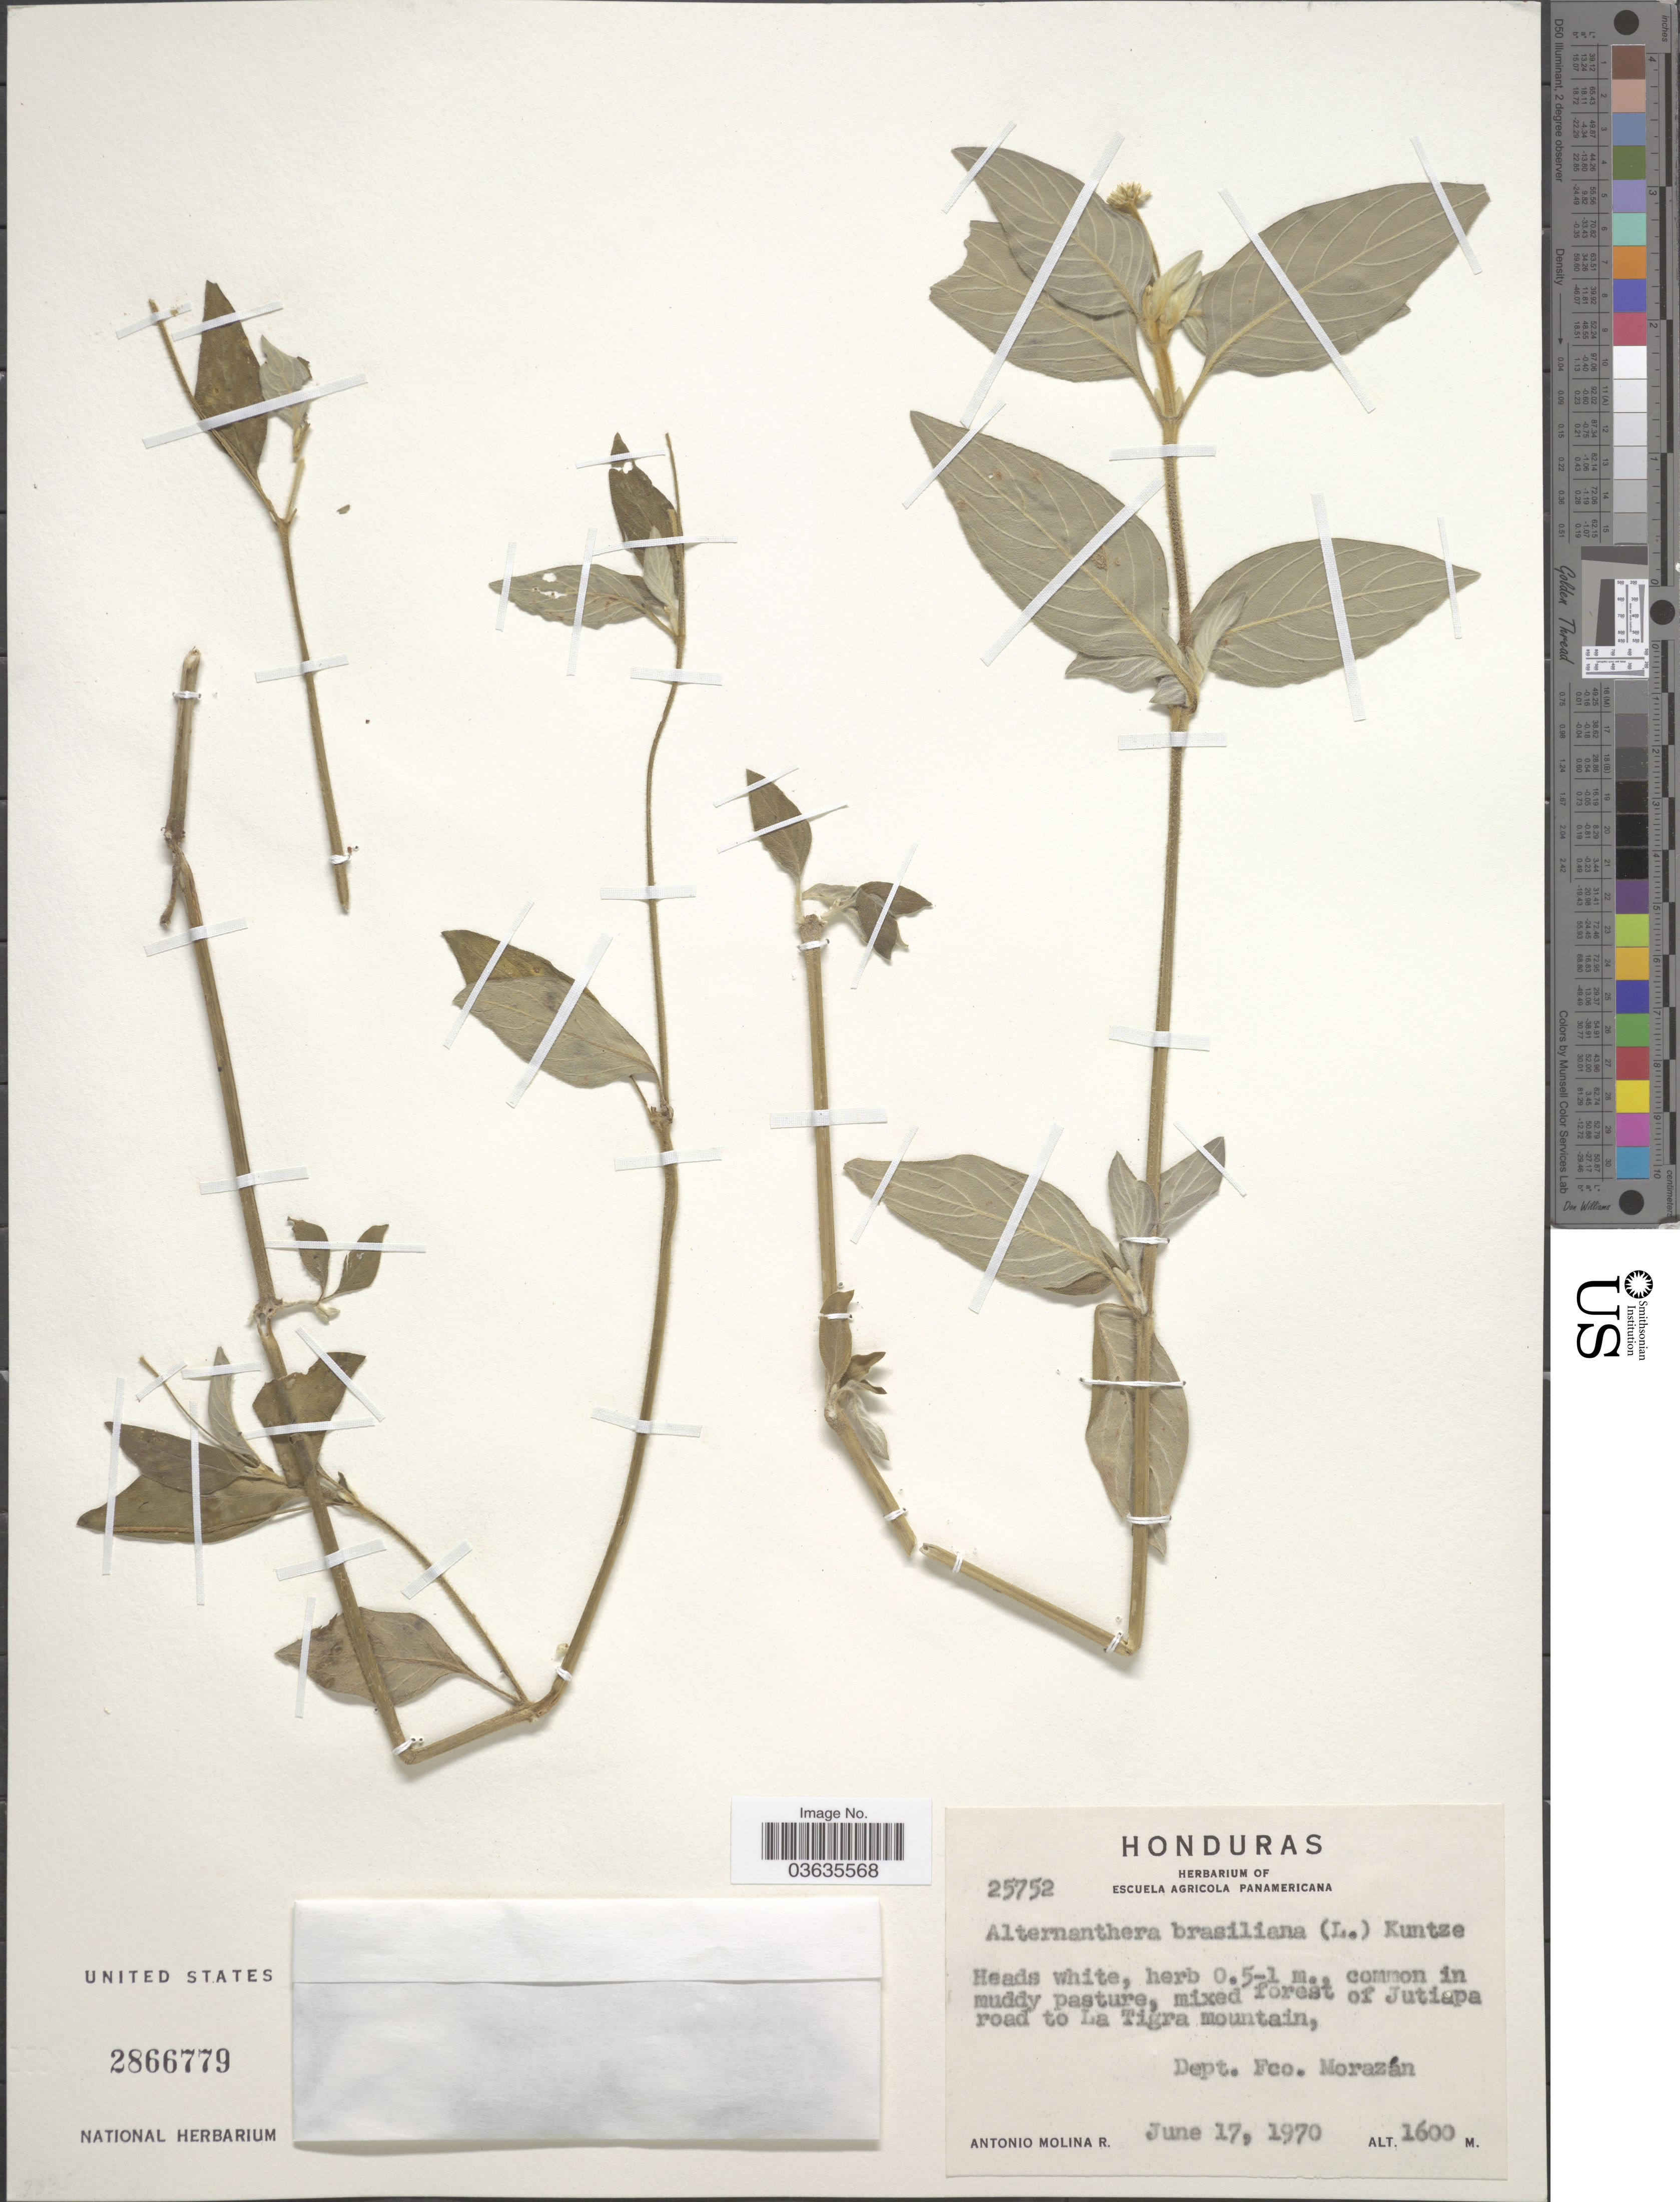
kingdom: Plantae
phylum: Tracheophyta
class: Magnoliopsida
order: Caryophyllales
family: Amaranthaceae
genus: Alternanthera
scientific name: Alternanthera brasiliana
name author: (L.) Kuntze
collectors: A. Molina R.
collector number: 25752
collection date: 1970-06-17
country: Honduras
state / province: Fco. Morazán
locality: Mixed forest of Jutiapa road to La Tigra mountain, Dept. Fco. Morazán.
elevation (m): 1600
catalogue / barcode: US 2866779